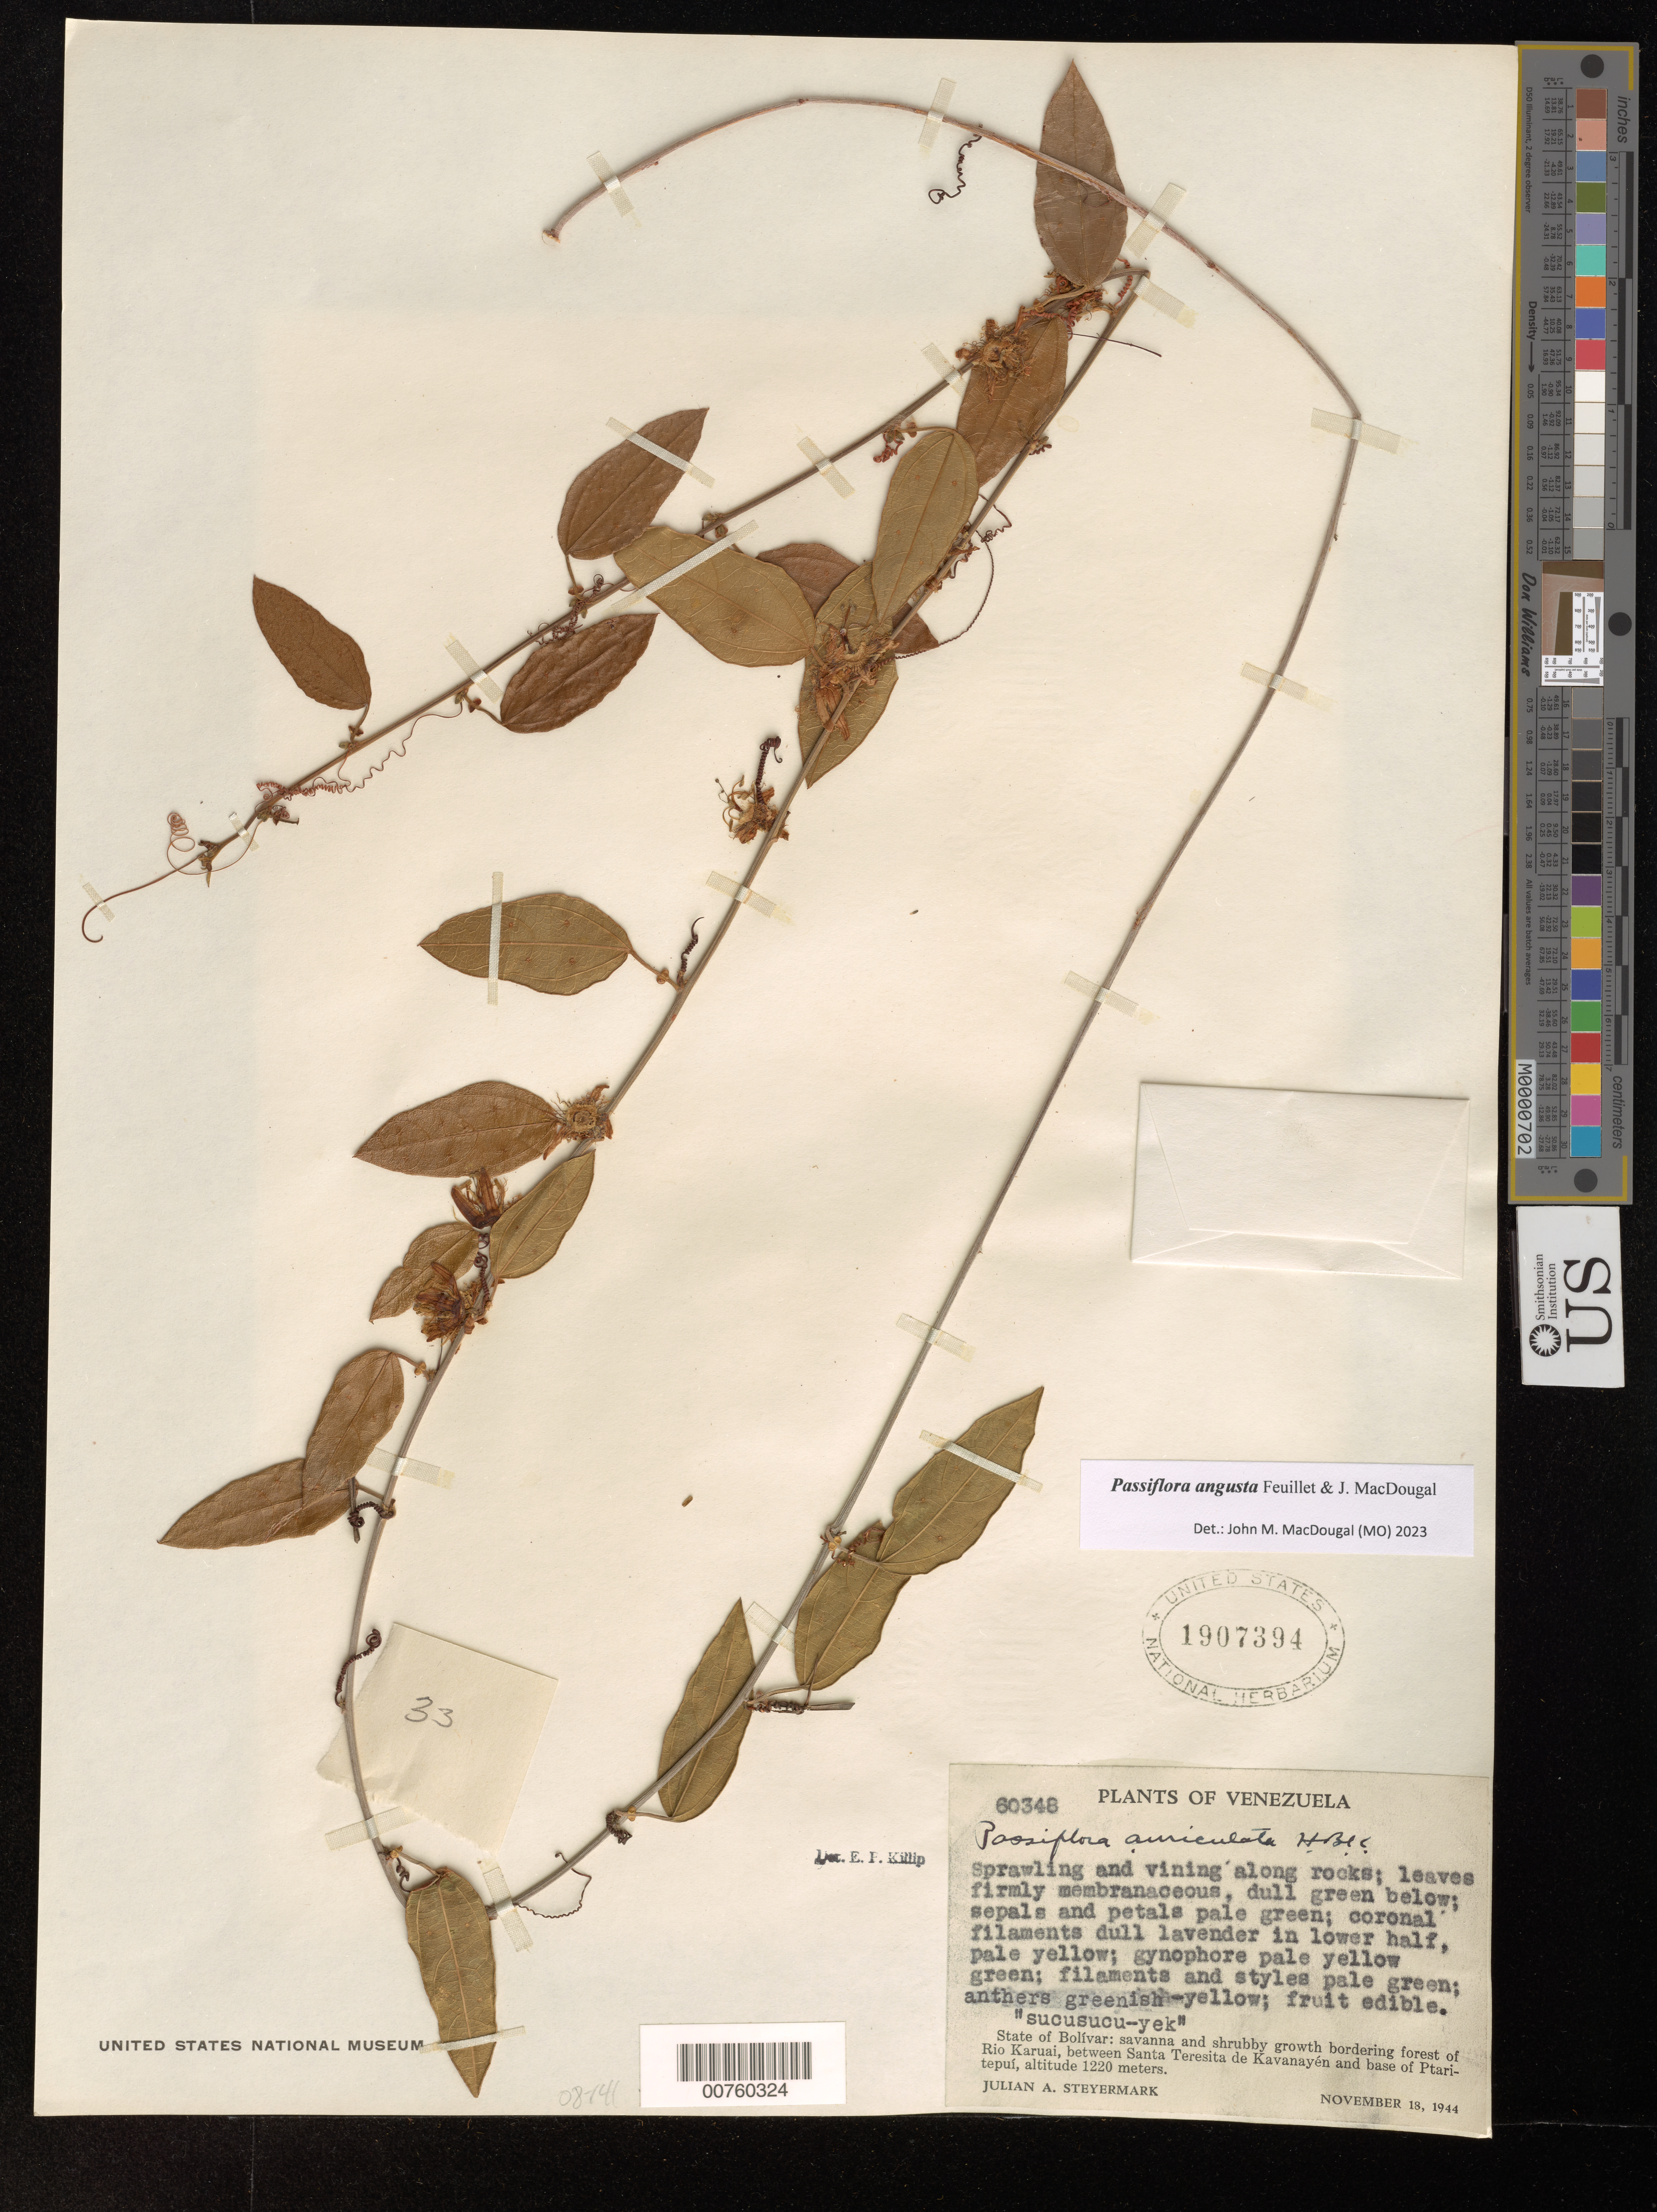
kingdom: Plantae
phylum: Tracheophyta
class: Magnoliopsida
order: Malpighiales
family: Passifloraceae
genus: Passiflora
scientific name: Passiflora angusta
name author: Feuillet & J.M. MacDougal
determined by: MacDougal, John M.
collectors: J. Steyermark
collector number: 60348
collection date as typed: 18-Nov-44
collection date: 1944-11-18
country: Venezuela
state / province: Bolívar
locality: Río Karuai, between Santa Teresita de Kavanayén and base of Ptari-tepuí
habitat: Savanna and shrubby growth bordering forest; along rocks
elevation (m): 1220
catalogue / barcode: US 1907394